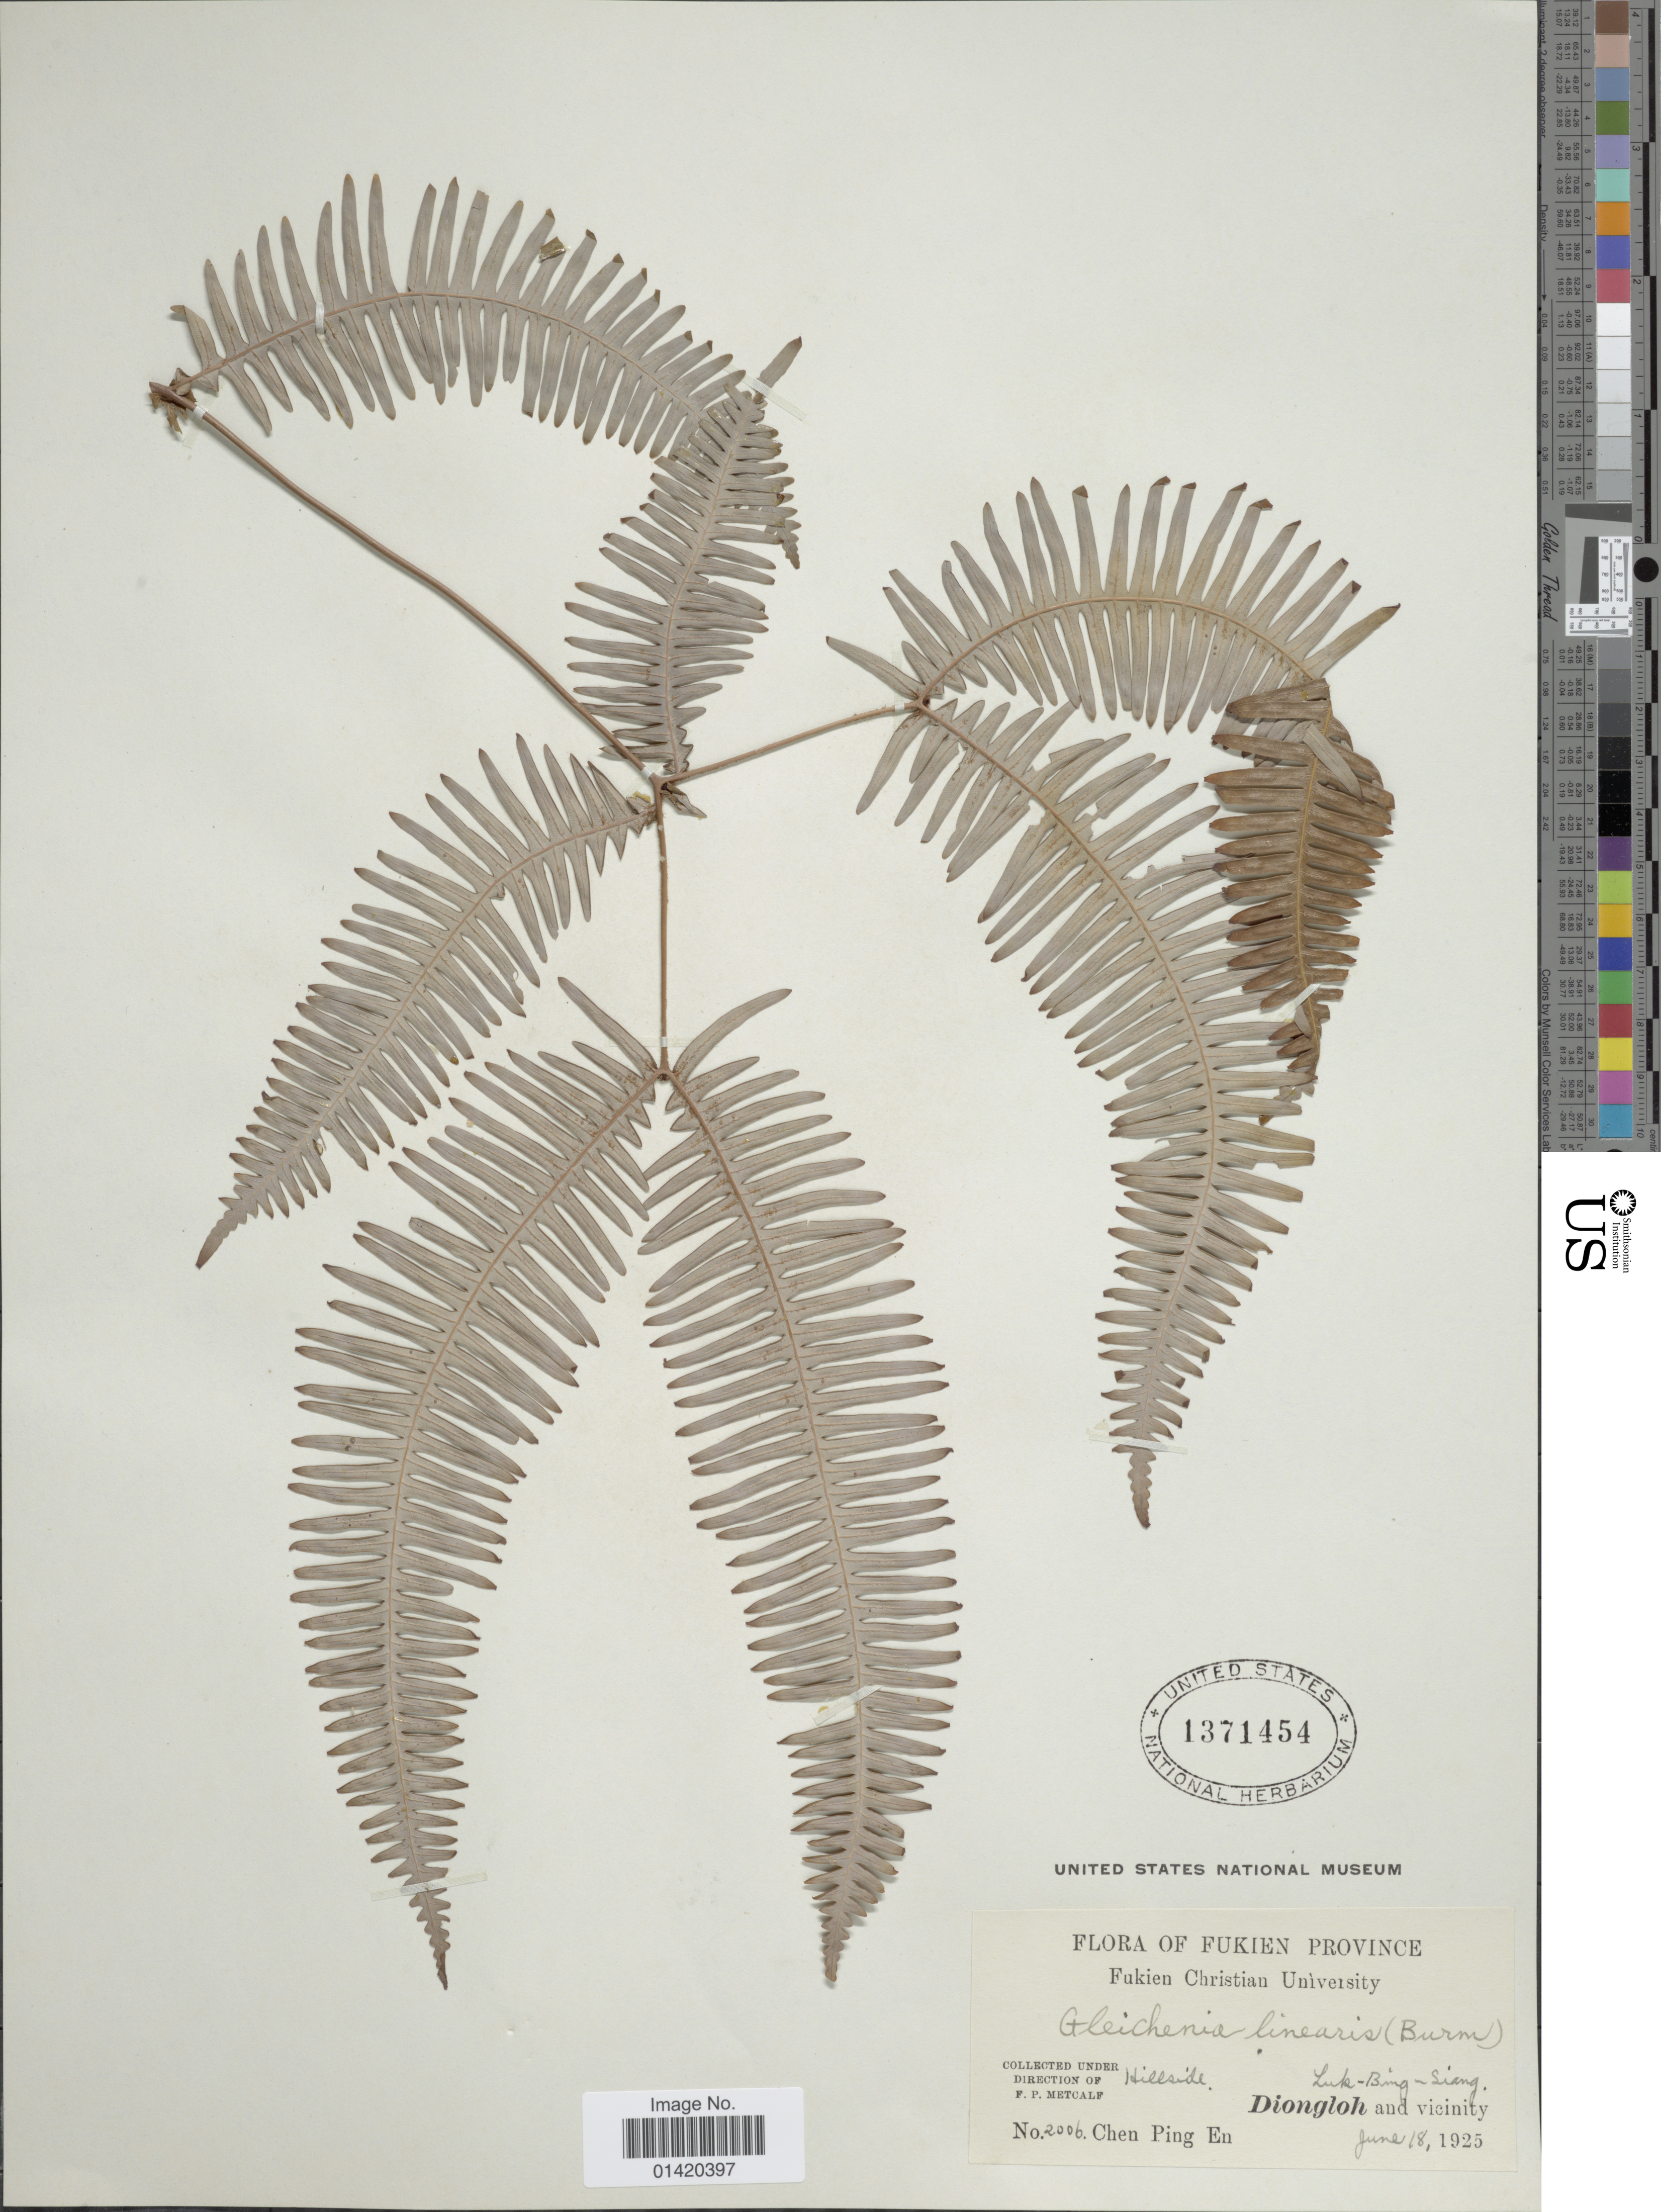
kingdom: Plantae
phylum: Tracheophyta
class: Polypodiopsida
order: Gleicheniales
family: Gleicheniaceae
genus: Dicranopteris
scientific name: Dicranopteris linearis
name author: (Burm. f.) Underw.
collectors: C. En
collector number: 2006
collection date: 1925-06-18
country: China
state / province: Fujian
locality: Fukien Province, Luk-Bing-Siang, Diongloh and vicinity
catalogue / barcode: US 1371454